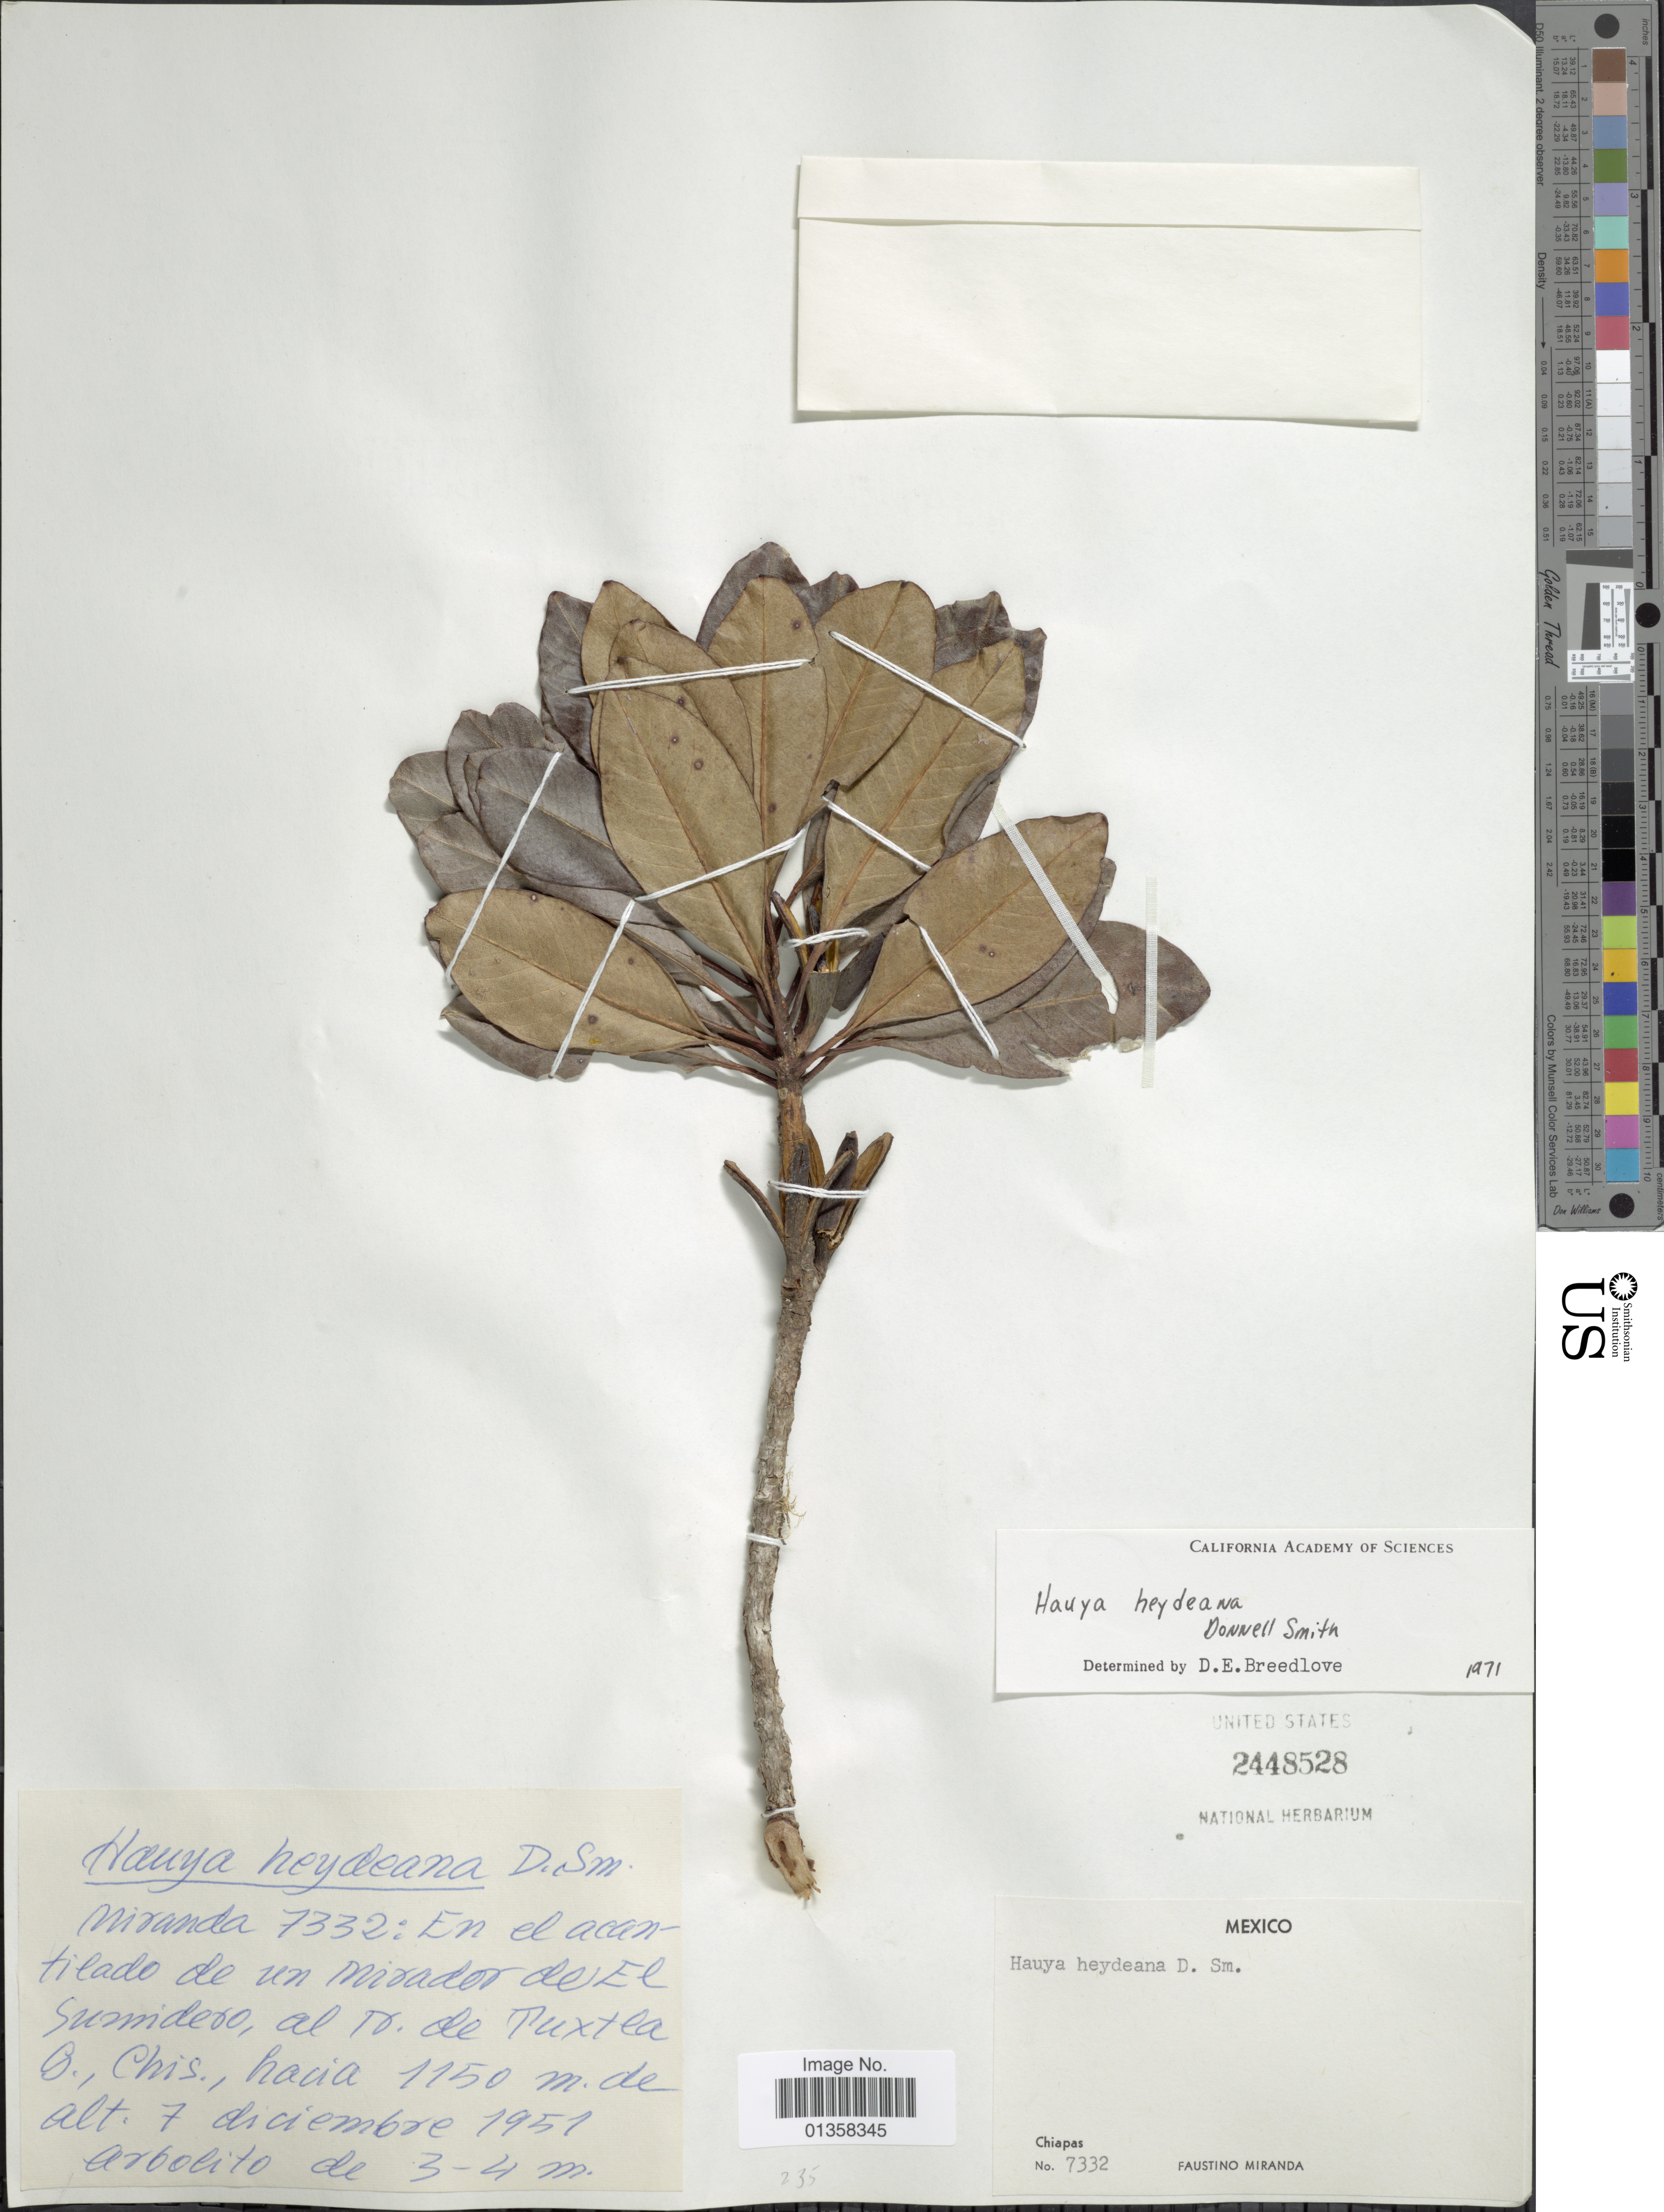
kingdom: Plantae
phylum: Tracheophyta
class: Magnoliopsida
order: Myrtales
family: Onagraceae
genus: Hauya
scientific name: Hauya elegans subsp. barcenae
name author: (Hemsl.) P.H. Raven & Breedlove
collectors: F. Miranda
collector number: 7332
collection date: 1951-12-07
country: Mexico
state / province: Chiapas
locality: En el acantilado de un Mirador de El Sumidero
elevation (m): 1150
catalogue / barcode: US 2448528